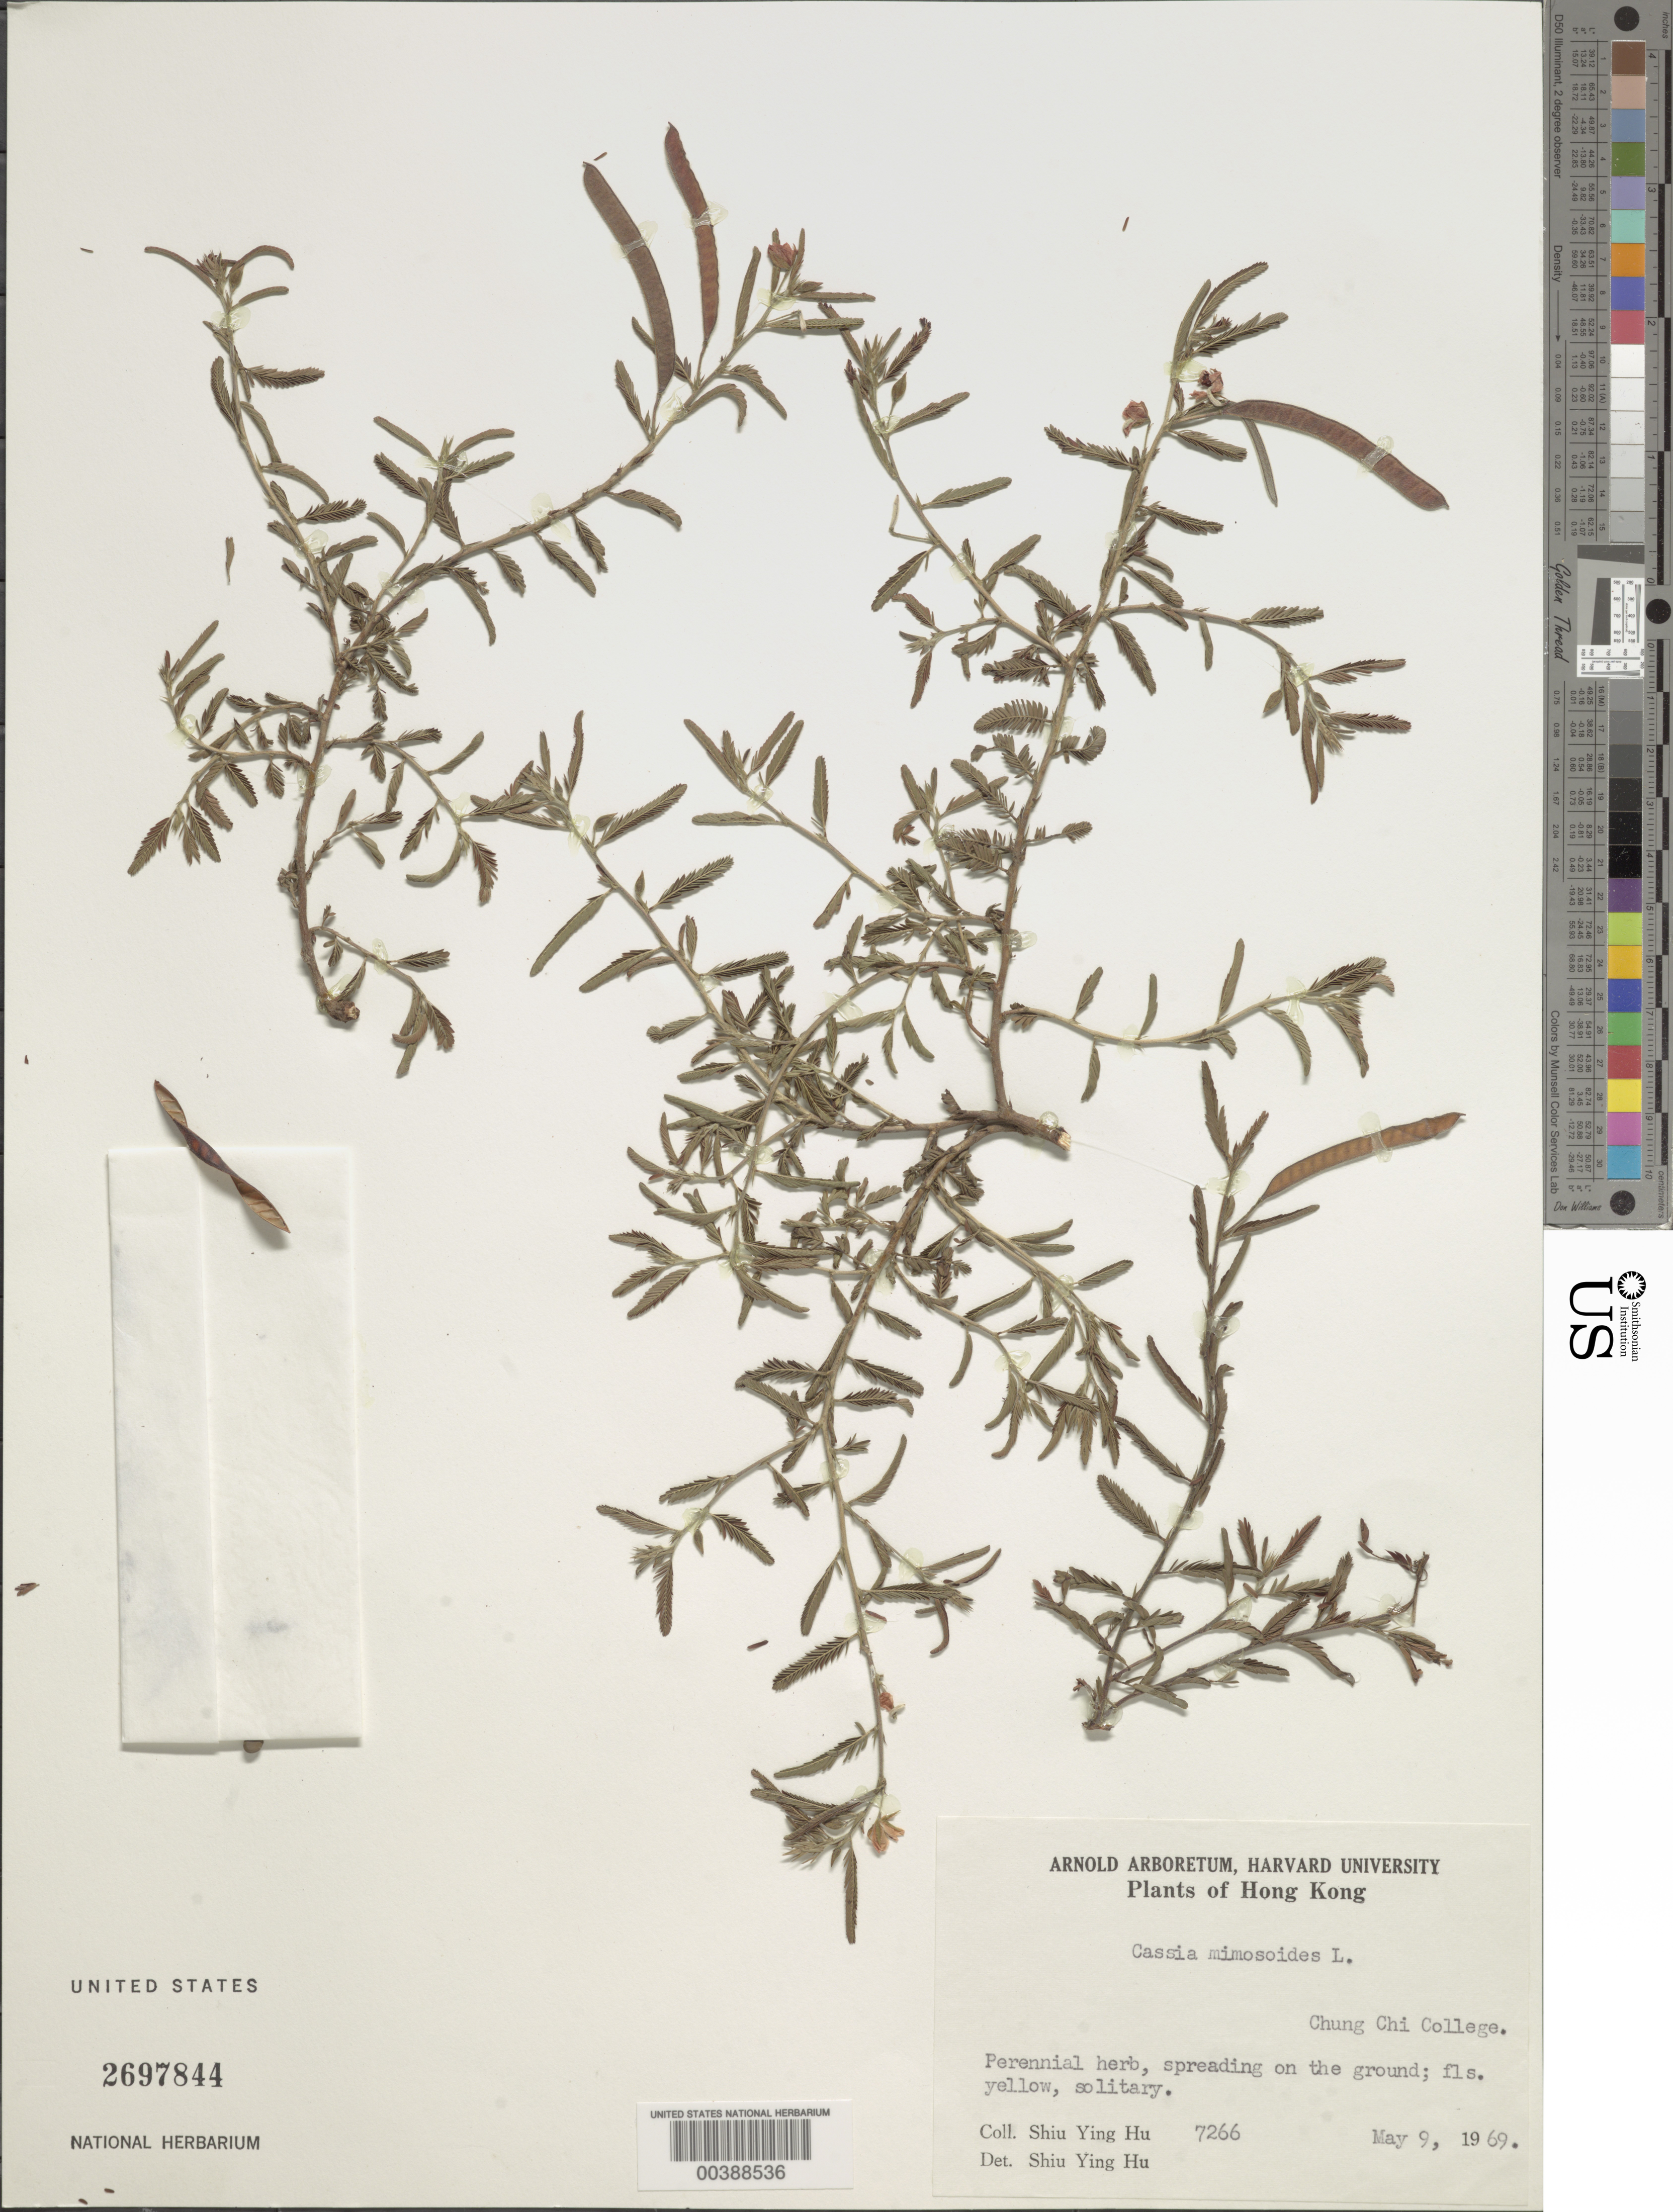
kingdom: Plantae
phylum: Tracheophyta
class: Magnoliopsida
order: Fabales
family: Fabaceae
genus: Chamaecrista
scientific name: Chamaecrista mimosoides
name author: (L.) Greene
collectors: S. Y. Hu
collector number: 7266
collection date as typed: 09 May 1969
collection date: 1969-05-09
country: China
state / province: Hong Kong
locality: Chung chi college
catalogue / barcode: US 2697844